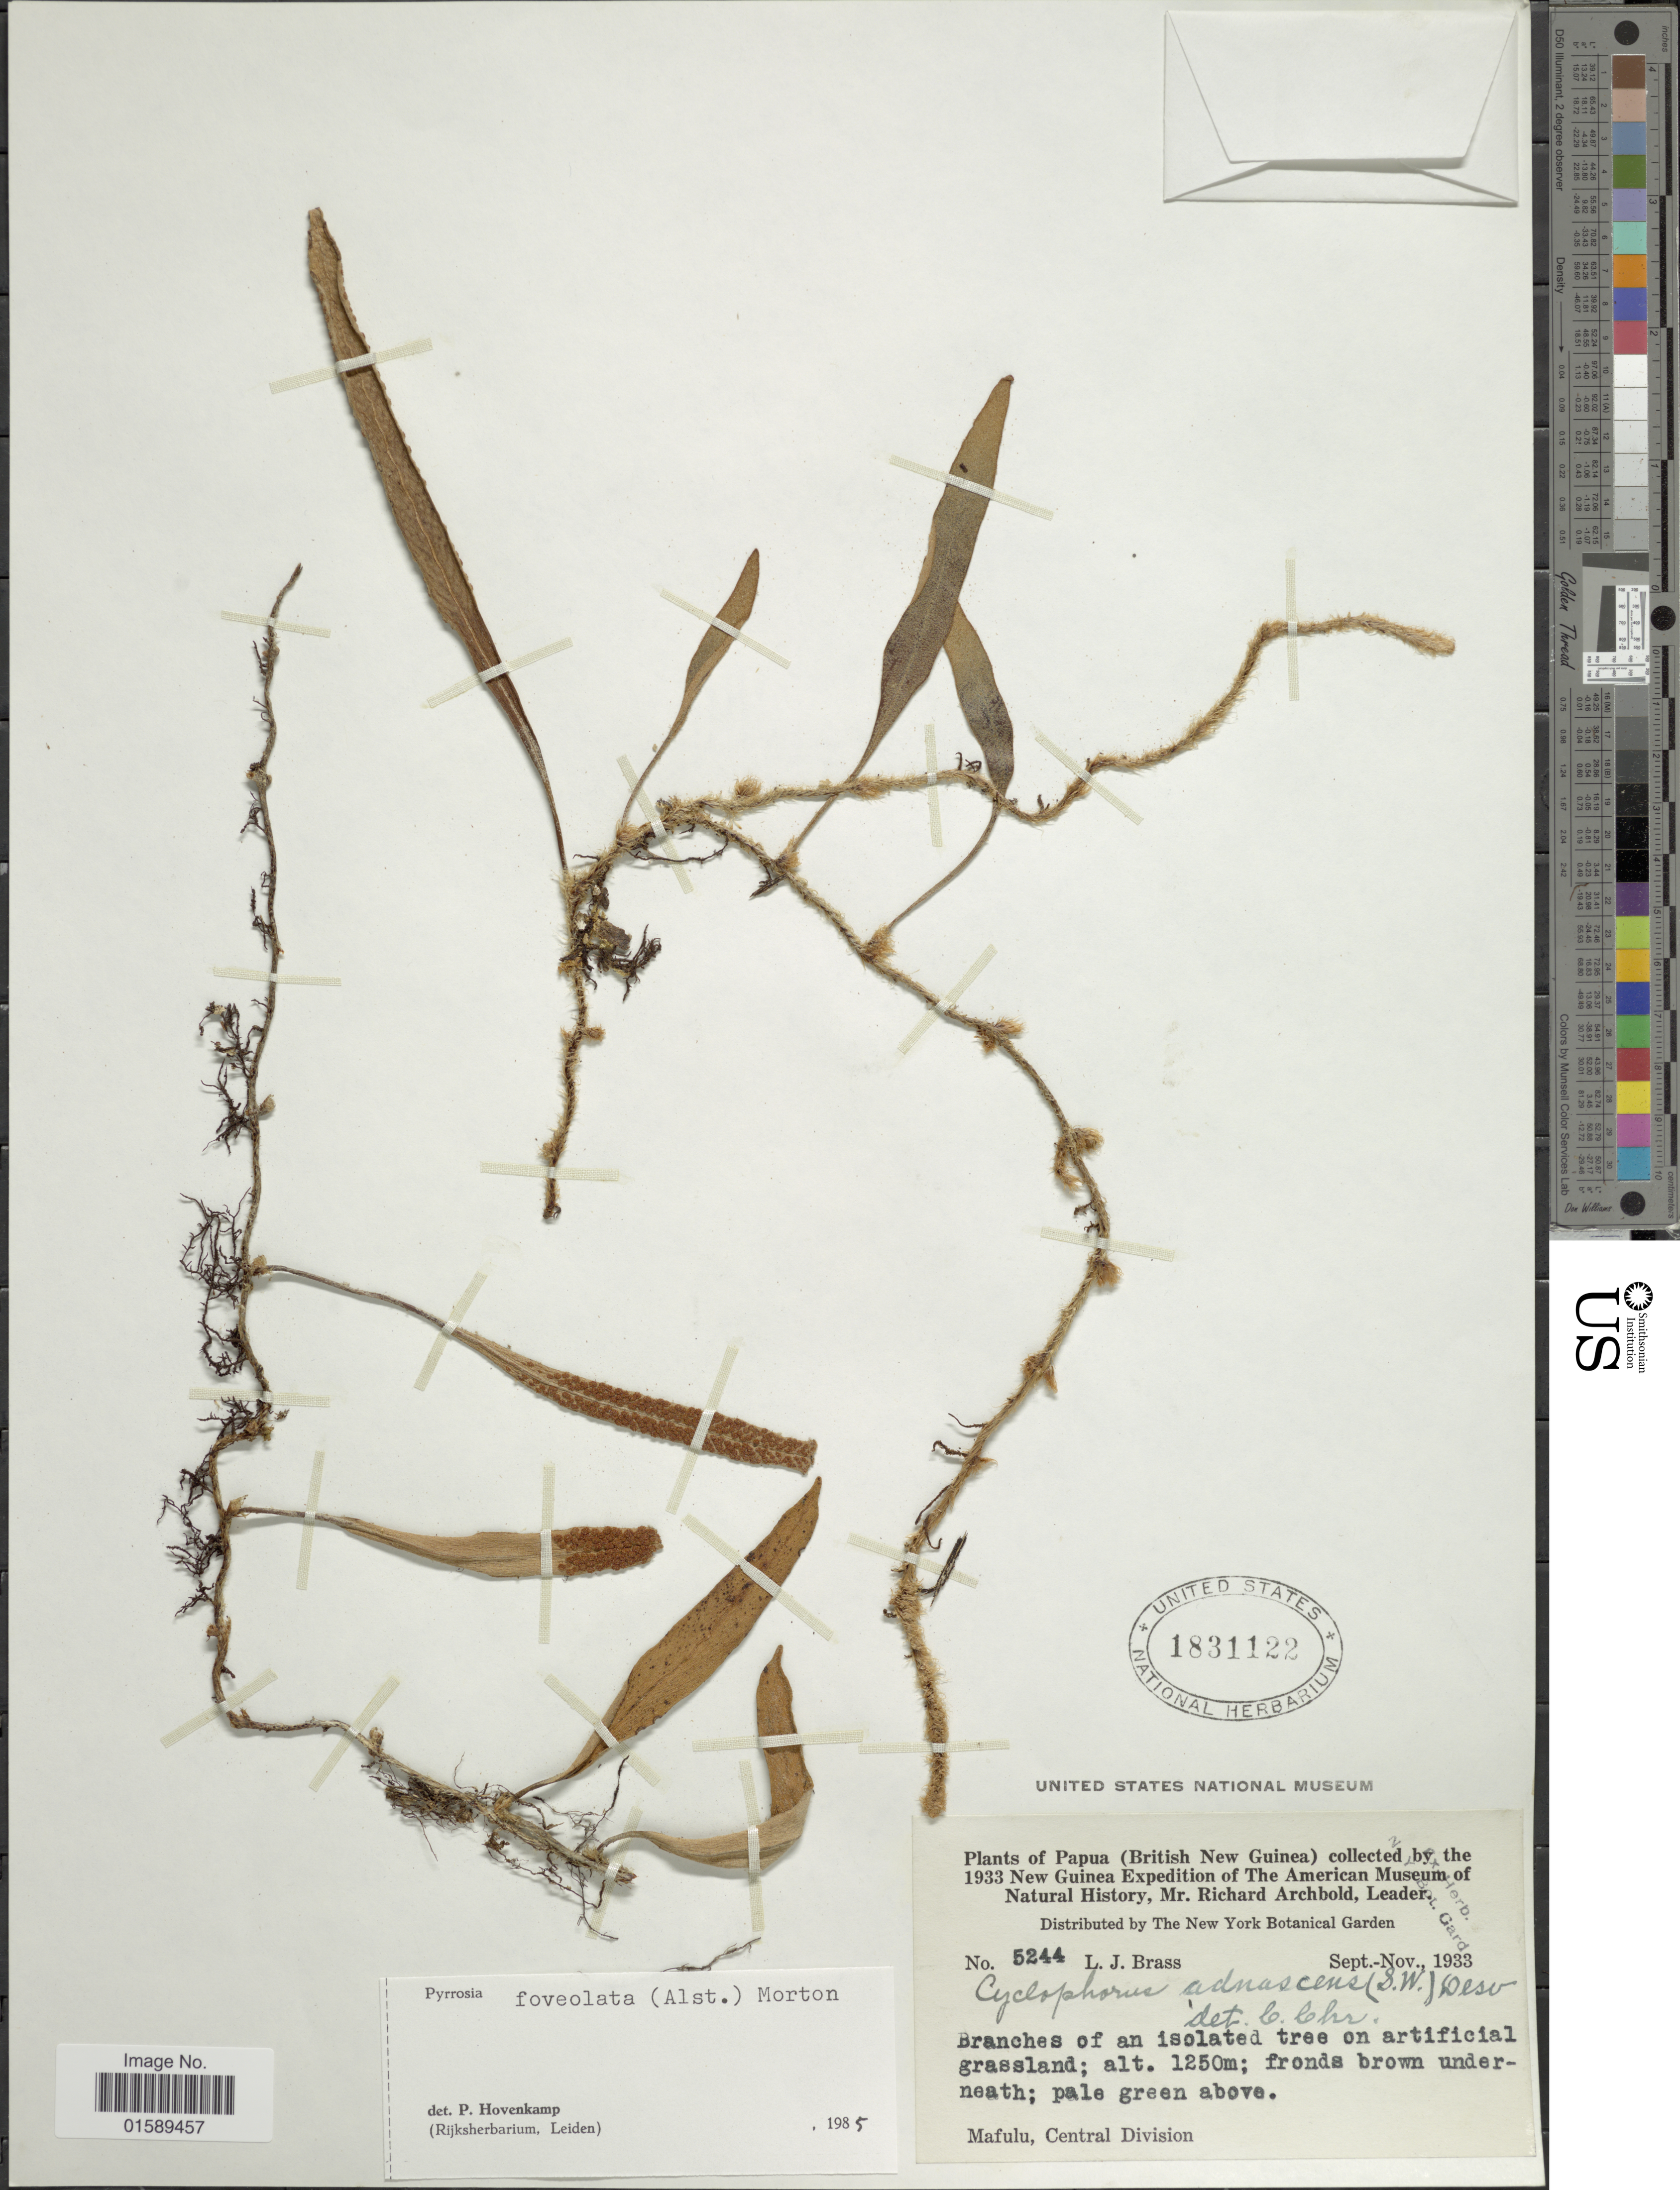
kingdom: Plantae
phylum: Tracheophyta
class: Polypodiopsida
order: Polypodiales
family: Polypodiaceae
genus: Pyrrosia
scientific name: Pyrrosia foveolata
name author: (Alston) C.V. Morton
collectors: L. J. Brass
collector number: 5244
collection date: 1933-09/1933-11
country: Papua New Guinea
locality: Papua (British New Guinea). Malufu, Central Division.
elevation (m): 1250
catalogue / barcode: US 1831122